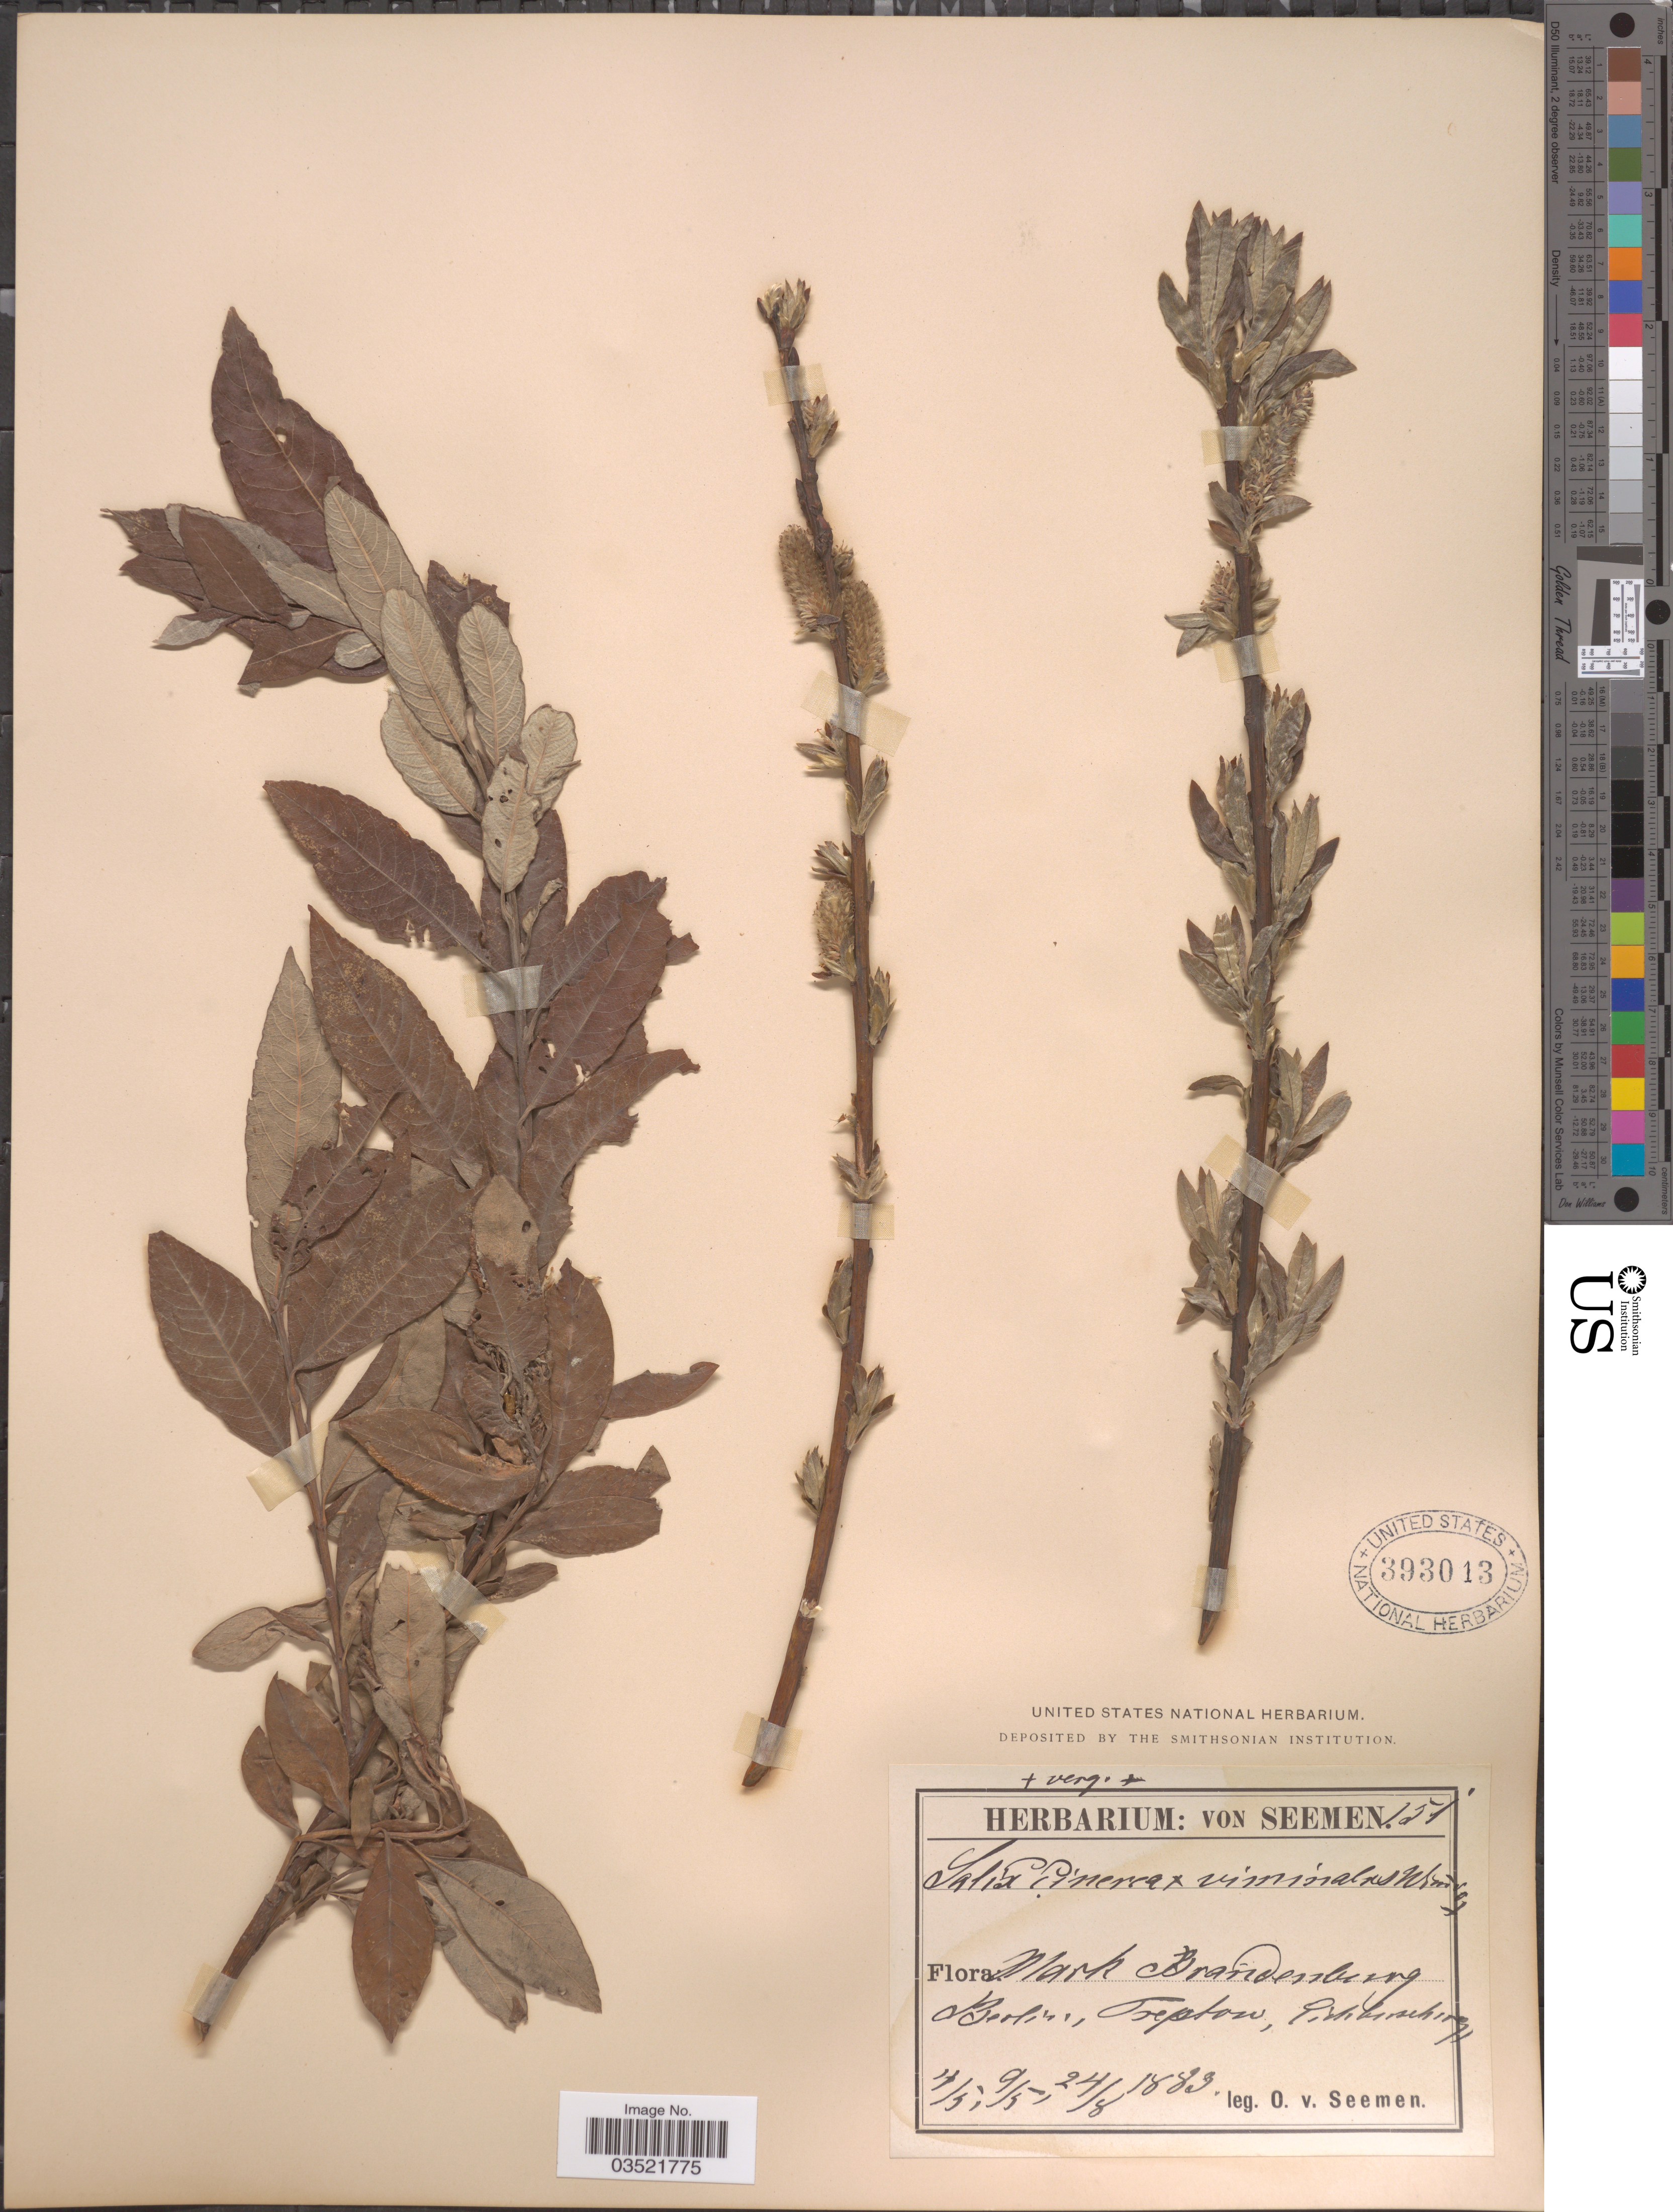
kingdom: Plantae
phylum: Tracheophyta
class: Magnoliopsida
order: Malpighiales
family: Salicaceae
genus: Salix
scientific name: Salix cinerea x S. viminalis L.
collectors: K. O. von Seemen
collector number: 151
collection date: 1883-05-04/1883-08-24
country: Germany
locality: Mark Brandenburg, Berlin, Treptow, Eichbuschweg.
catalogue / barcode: US 393013